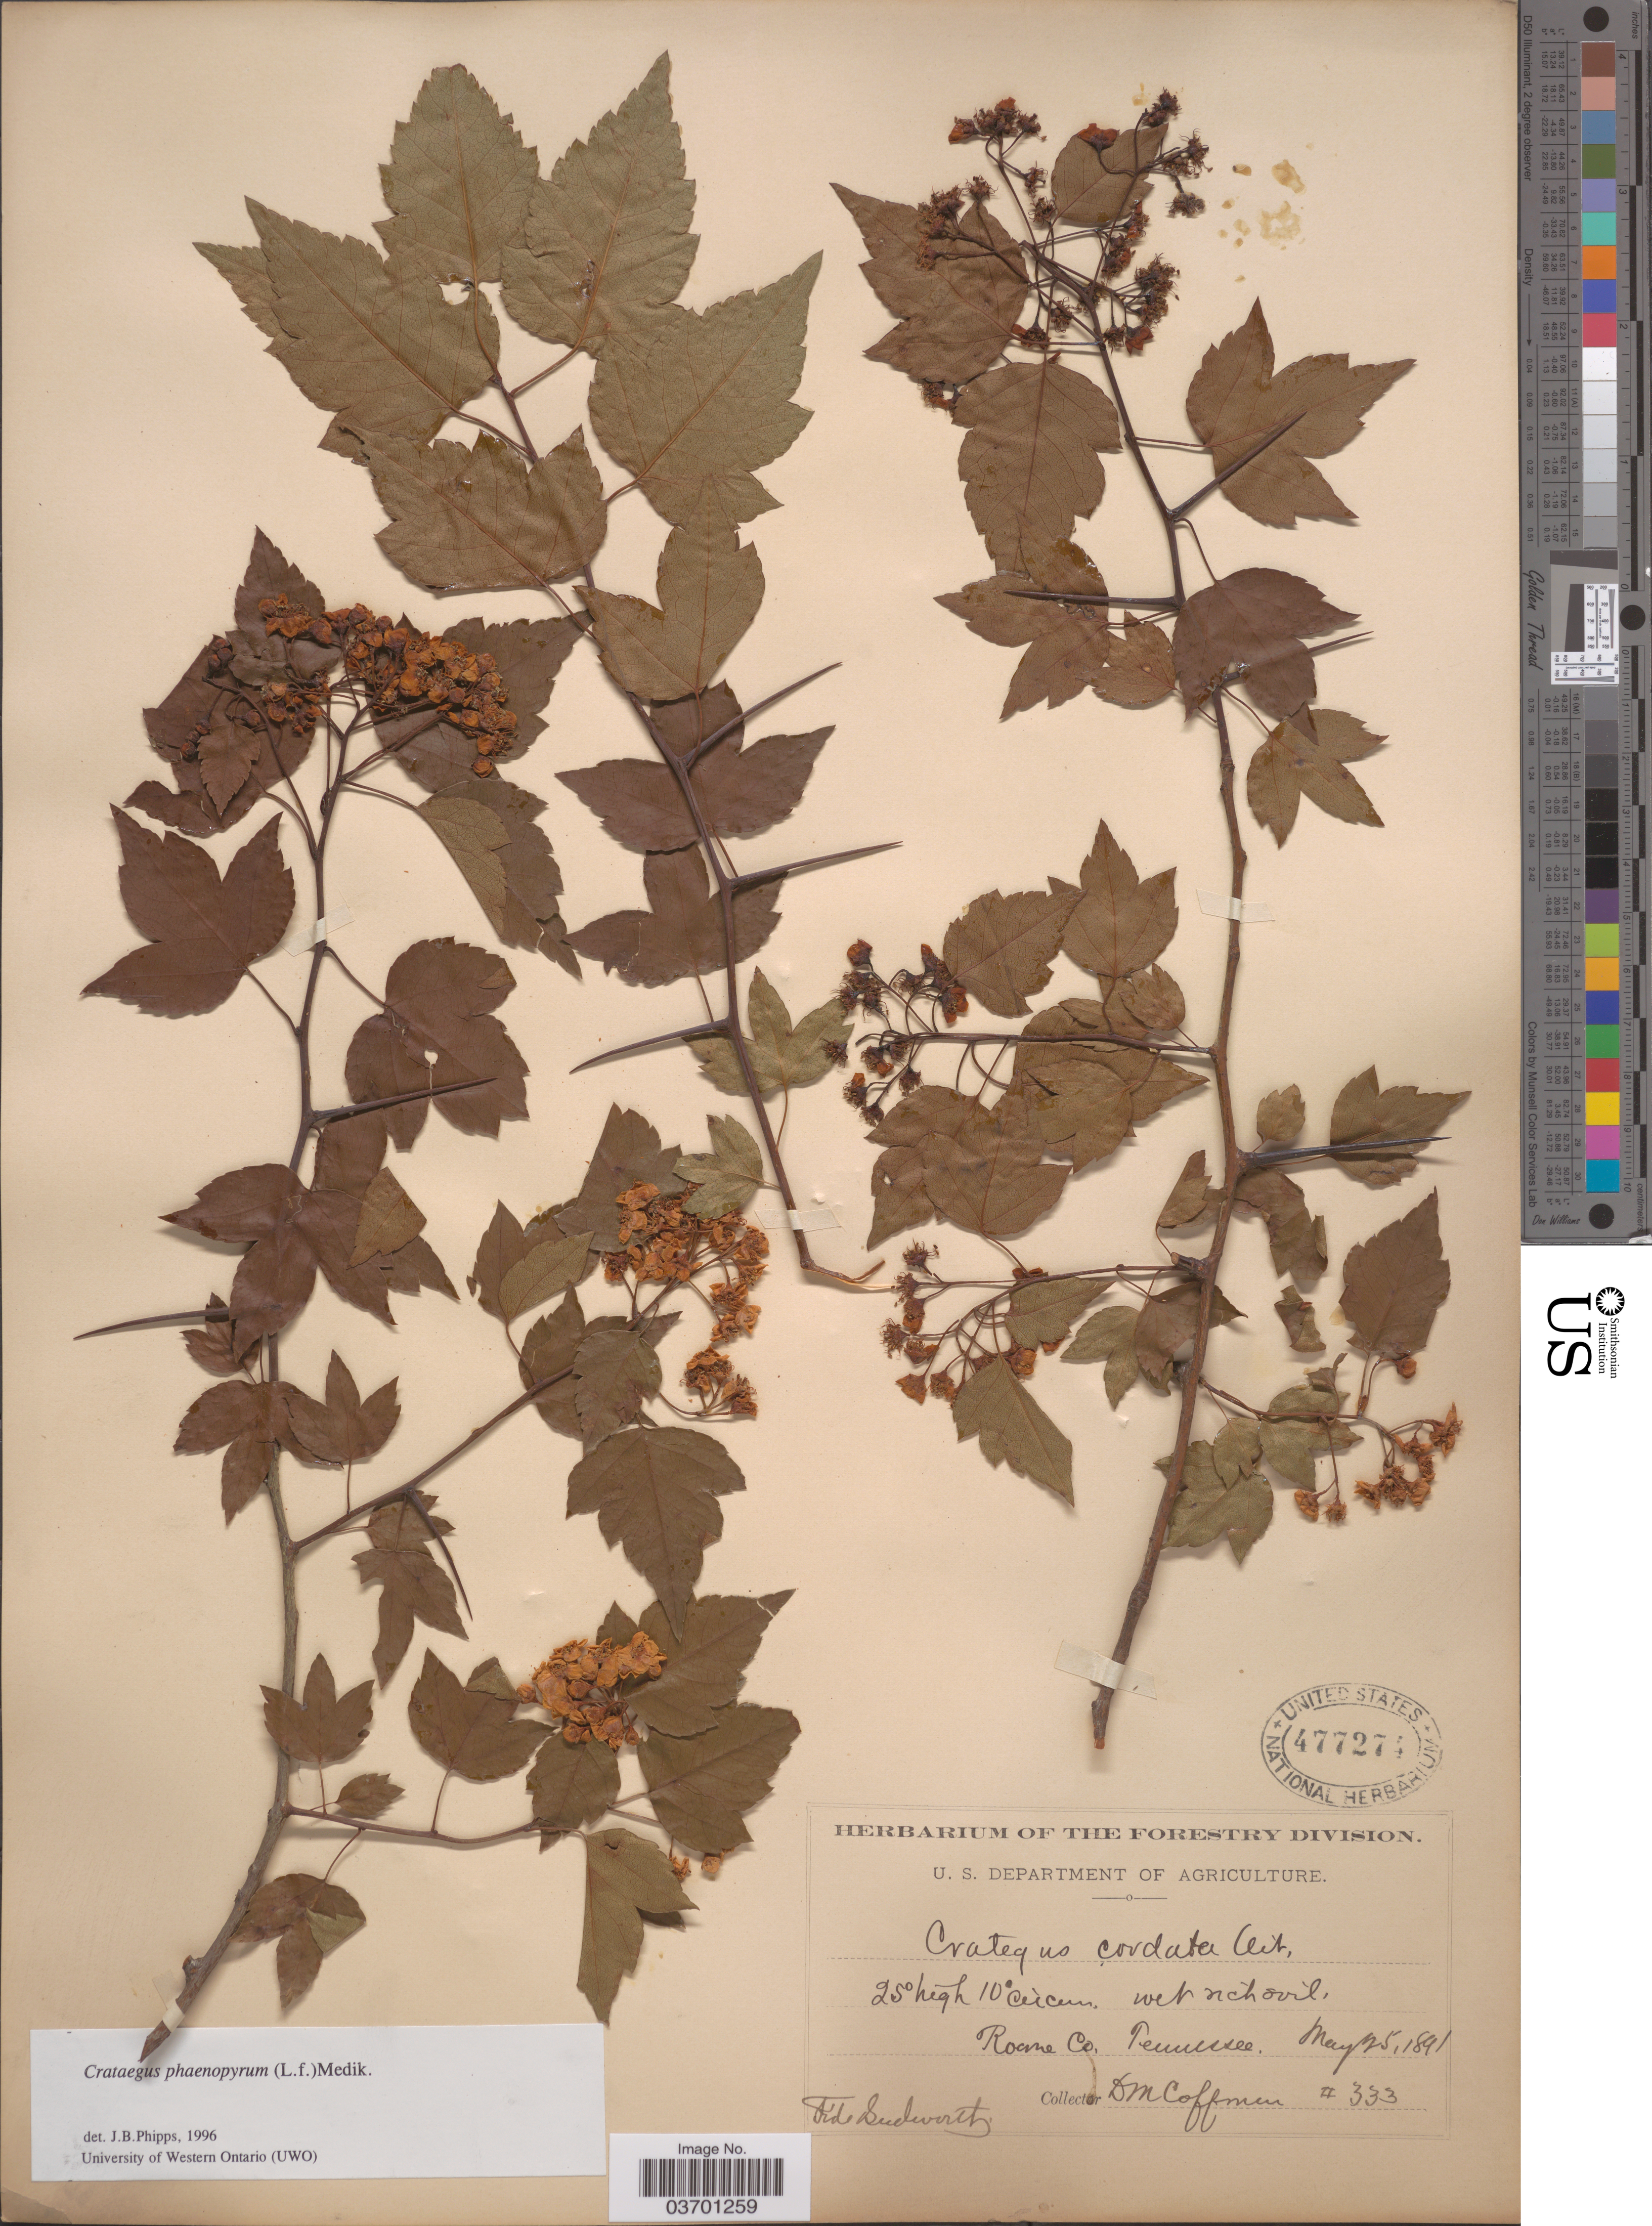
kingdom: Plantae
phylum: Tracheophyta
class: Magnoliopsida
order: Rosales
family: Rosaceae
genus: Crataegus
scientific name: Crataegus phaenopyrum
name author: (L. f.) Medik.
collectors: D. M. Coffman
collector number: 333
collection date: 1891-05-25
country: United States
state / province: Tennessee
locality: Roane Co.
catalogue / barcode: US 477274